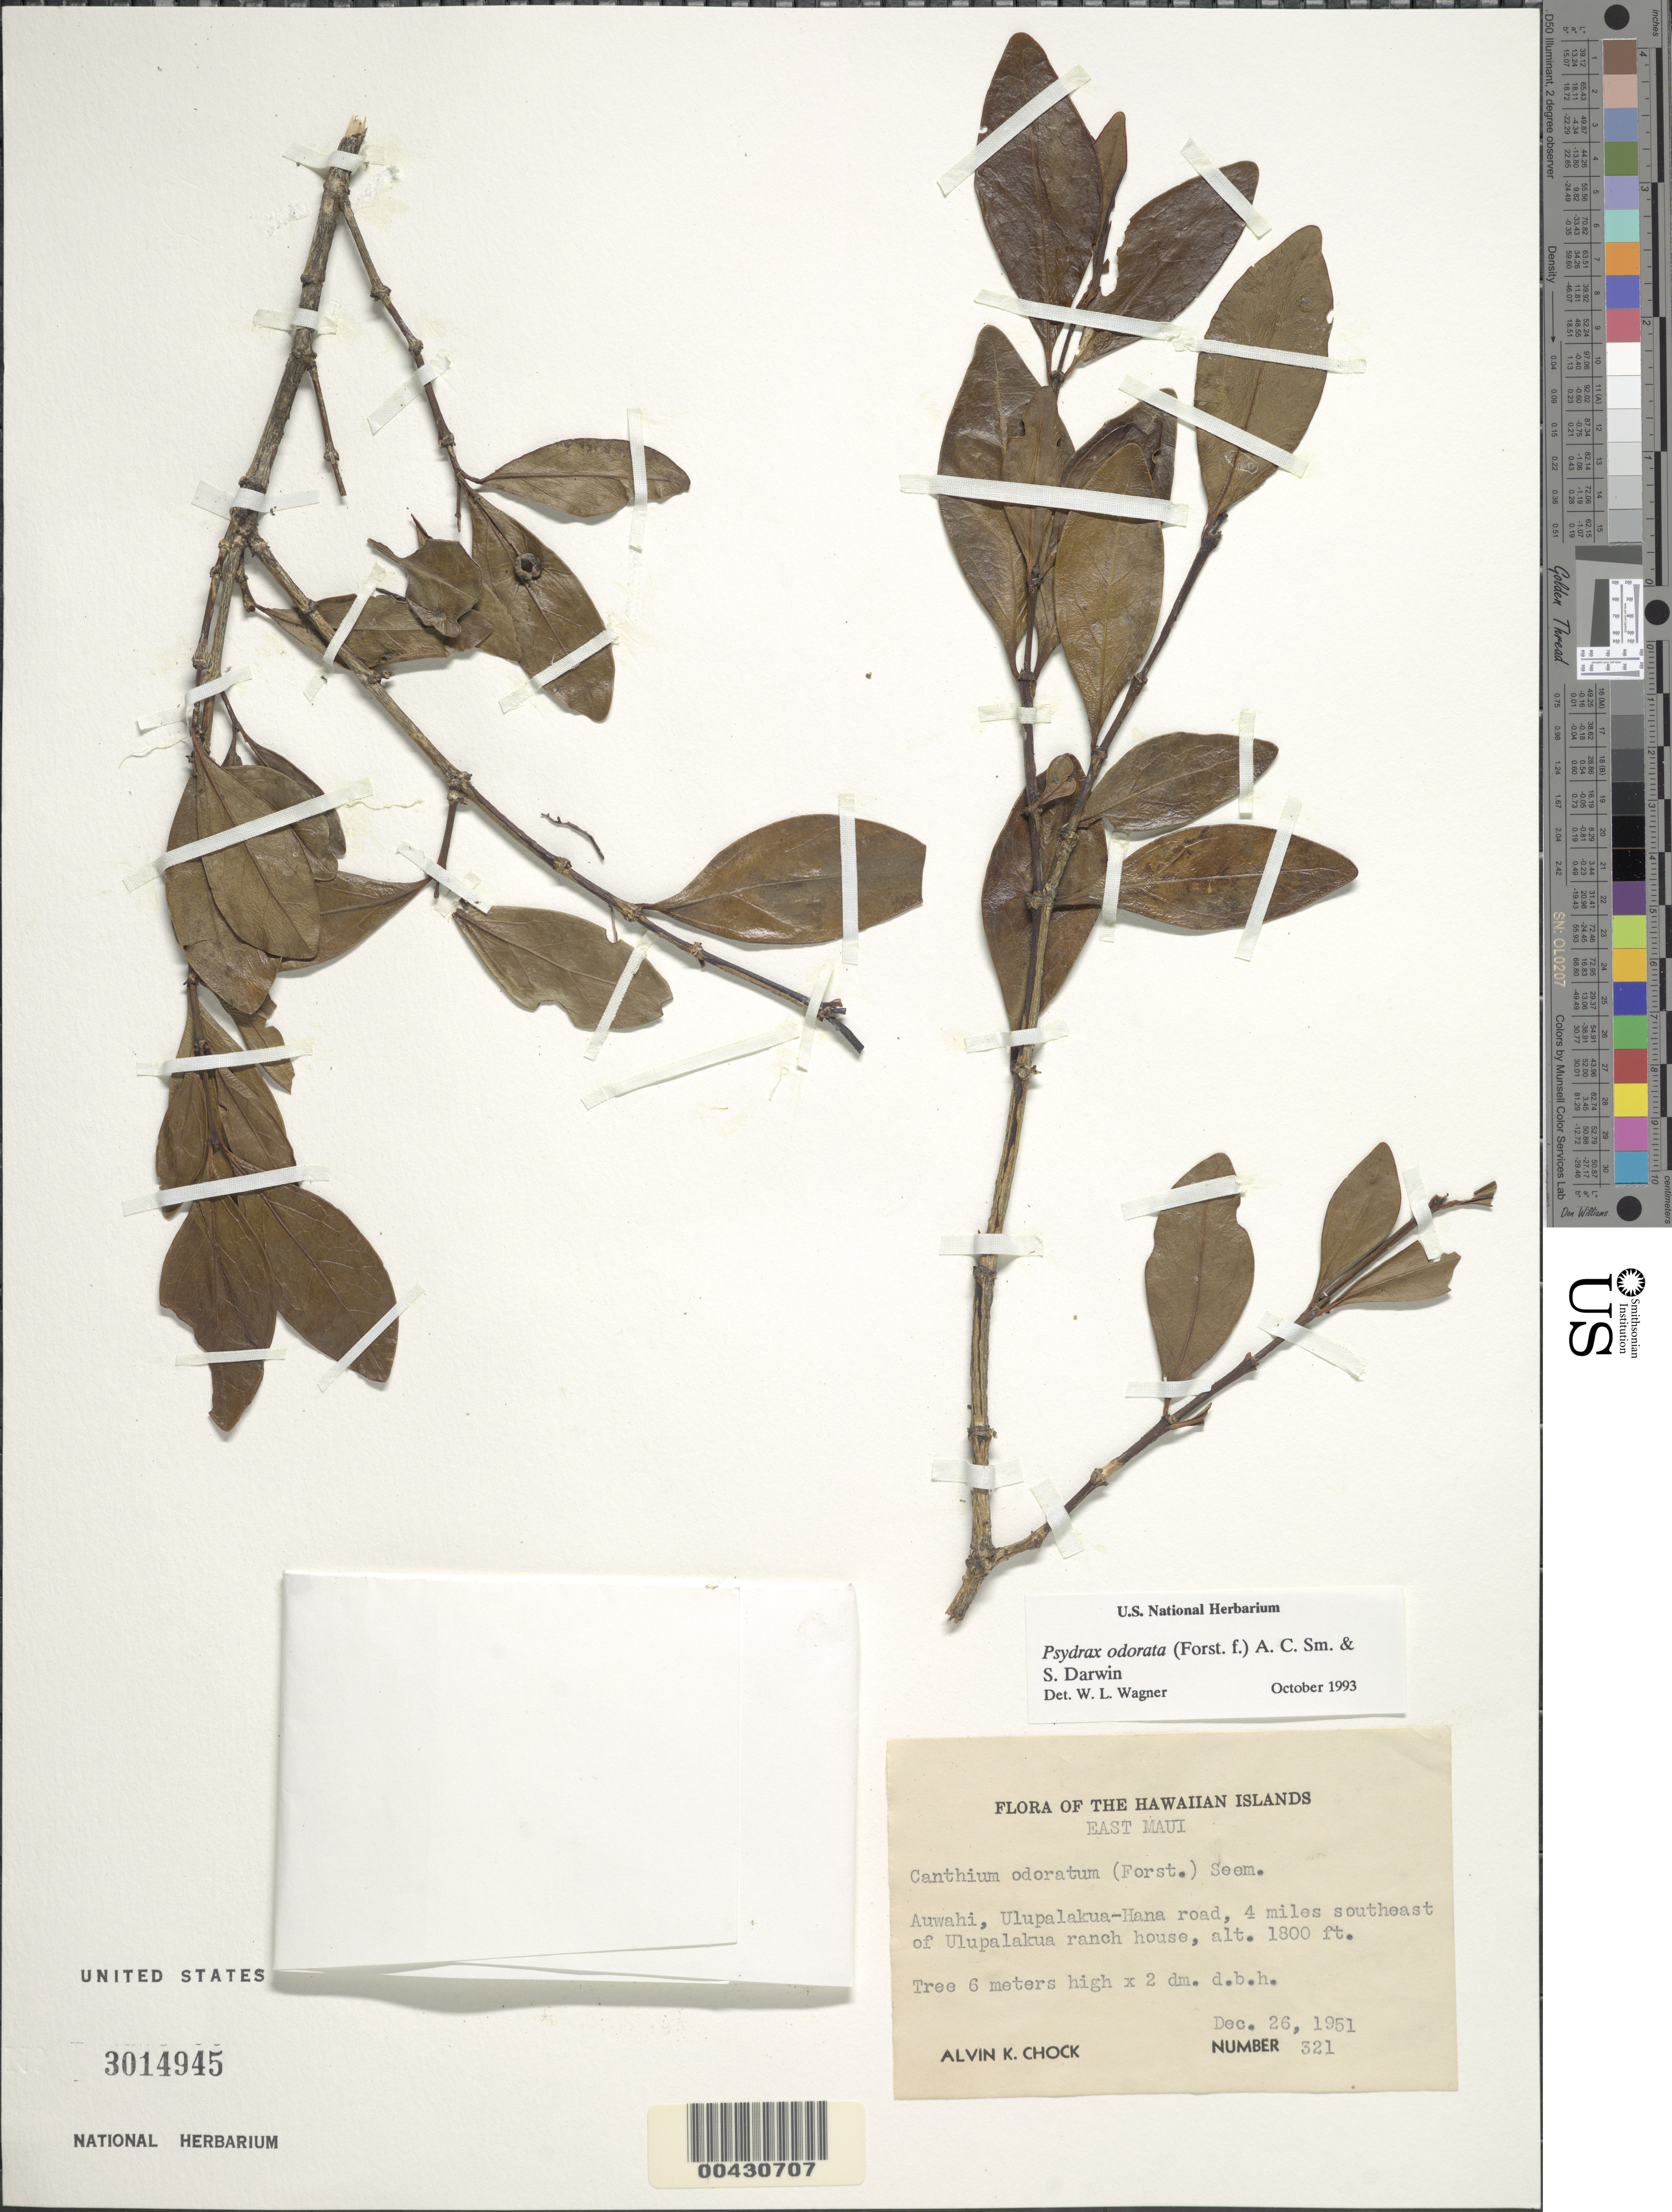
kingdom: Plantae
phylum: Tracheophyta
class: Magnoliopsida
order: Gentianales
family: Rubiaceae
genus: Psydrax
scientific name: Psydrax odorata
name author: (G. Forst.) A.C. Sm. & S.P. Darwin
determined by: Wagner, W. L., (BOT), Smithsonian Institution - National Museum of Natural History (UNITED STATES)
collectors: A. Chock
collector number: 321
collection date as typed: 26 Dec 1951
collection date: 1951-12-26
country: United States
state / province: Hawaii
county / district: Maui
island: Maui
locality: Auwahi, Ulupalakua-Hana road, 4 miles southeast of Ulupalakua ranch house. East Maui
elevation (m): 549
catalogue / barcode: US 3014945